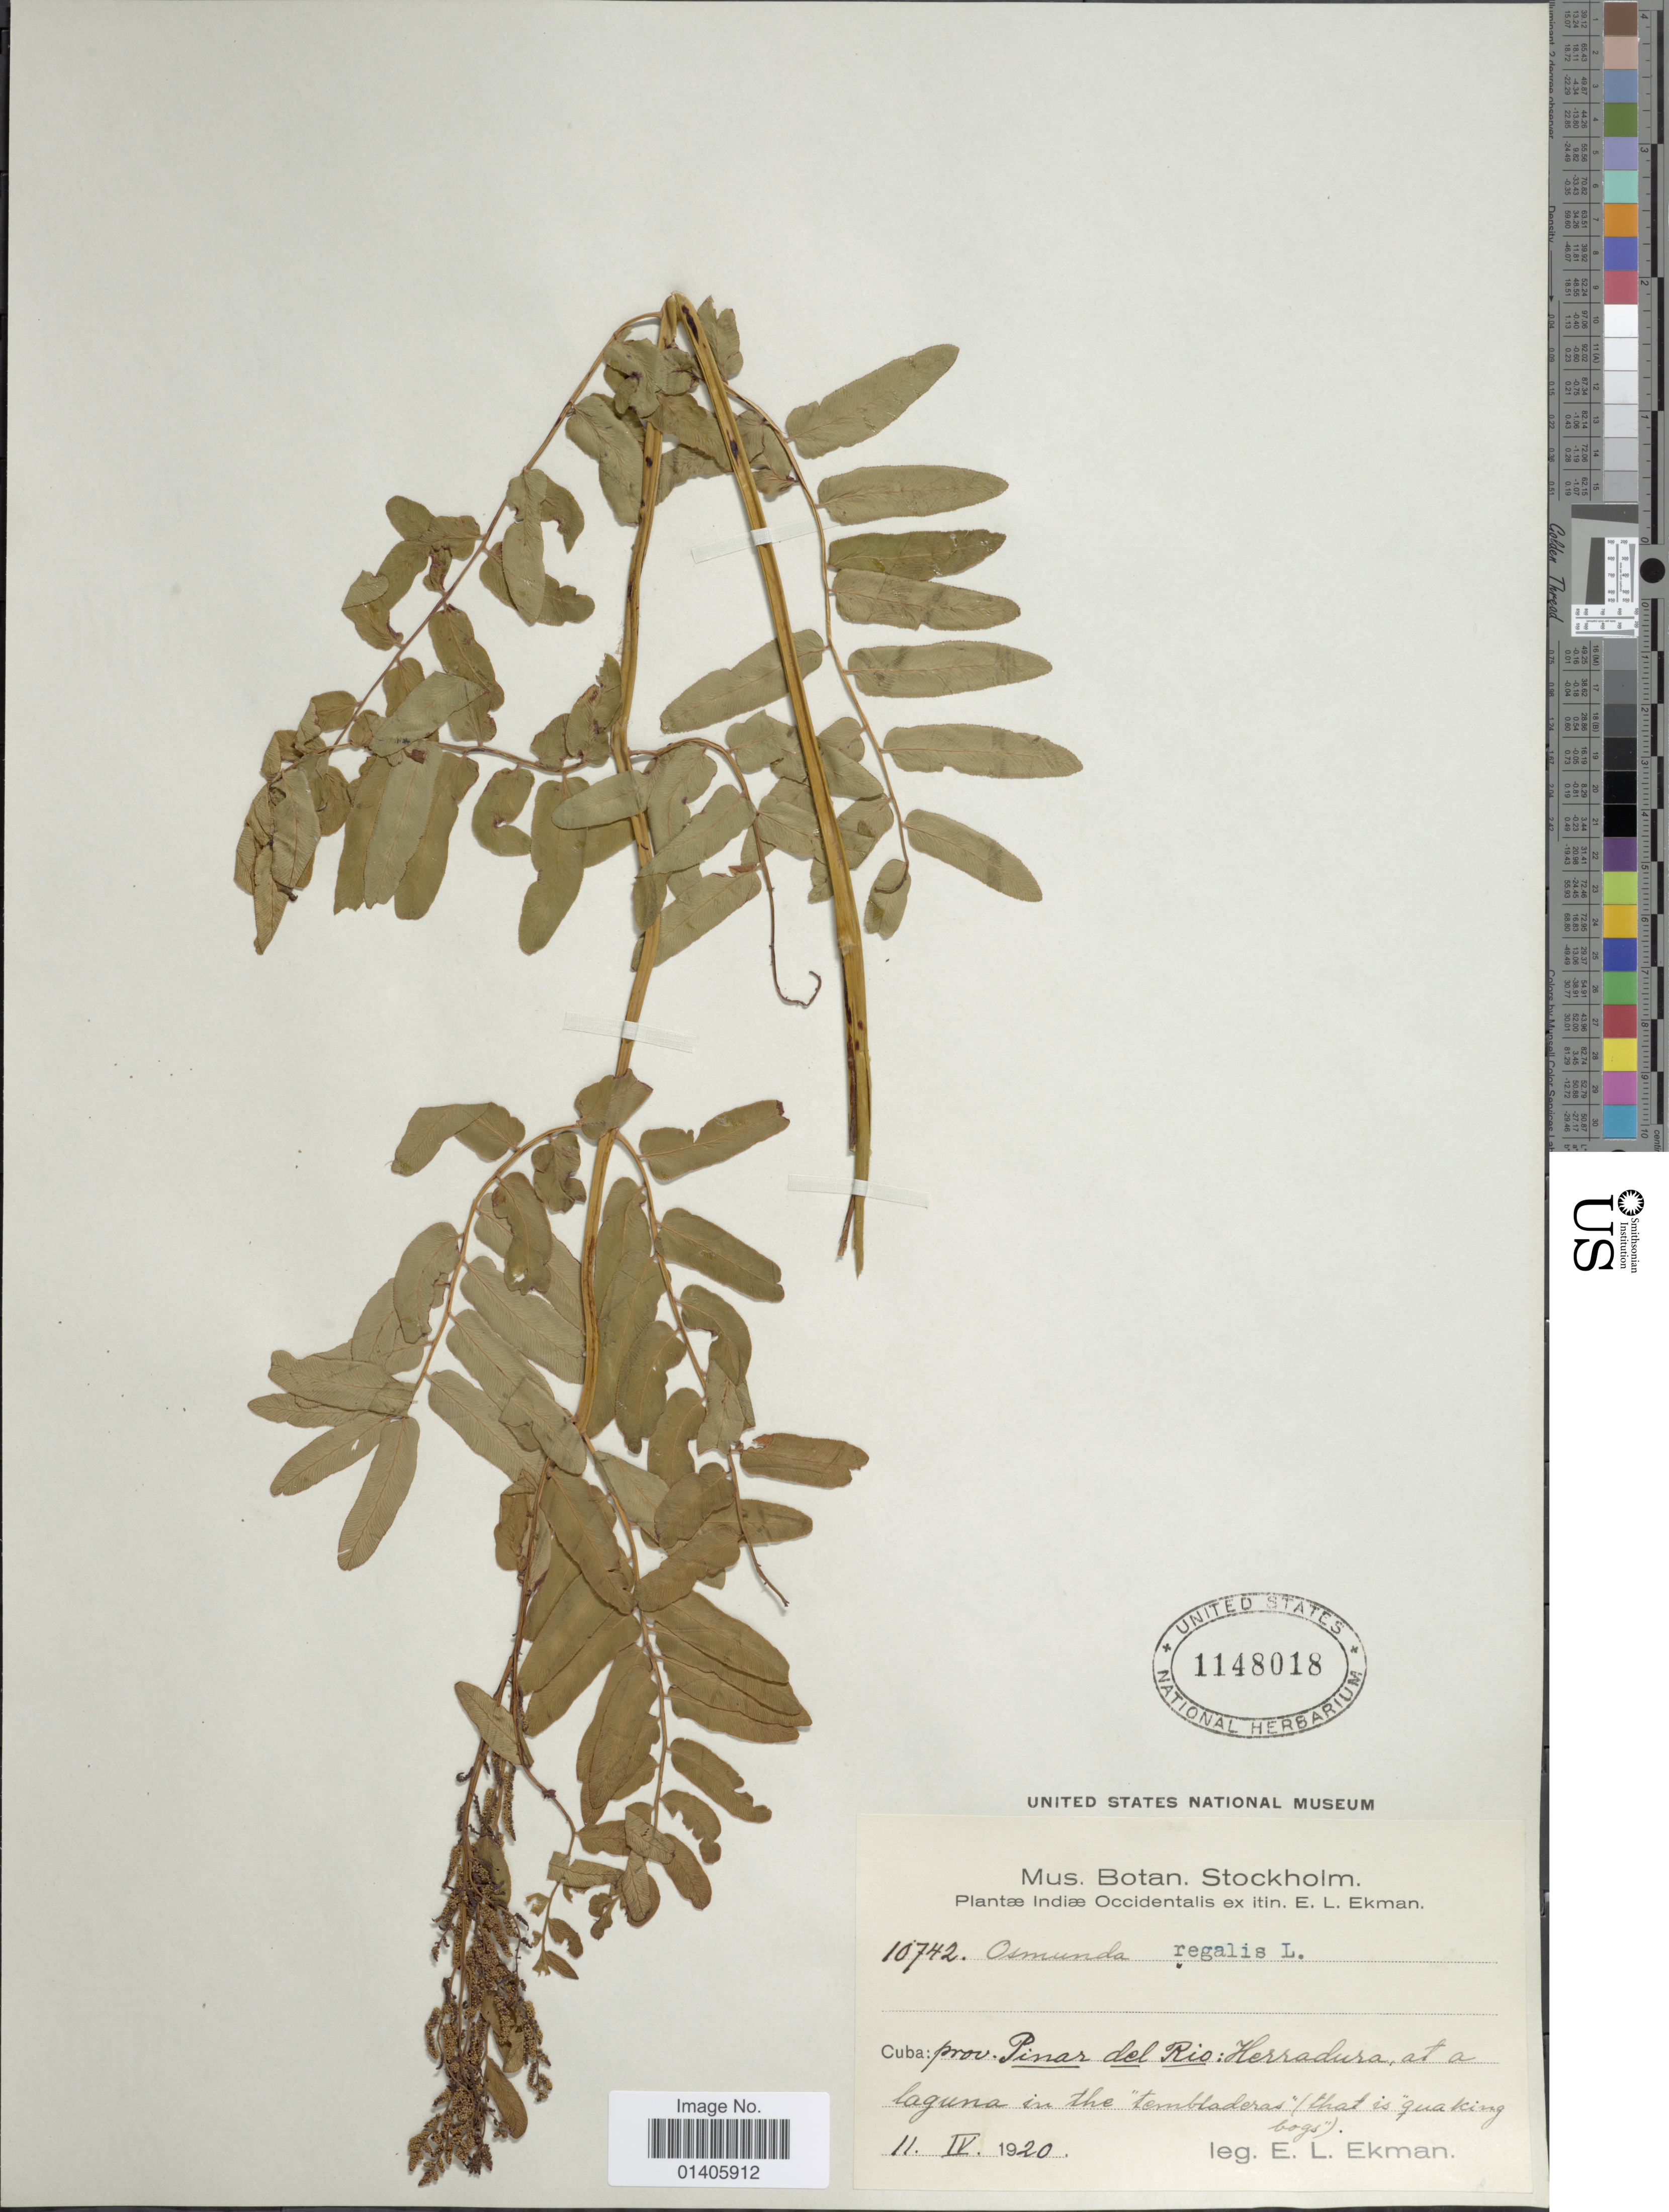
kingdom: Plantae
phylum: Tracheophyta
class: Polypodiopsida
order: Osmundales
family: Osmundaceae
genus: Osmunda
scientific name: Osmunda regalis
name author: L.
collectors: E. L. Ekman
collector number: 10742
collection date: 1920-04-11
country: Cuba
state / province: Pinar del Río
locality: Herradura at a laguna in the 'tembladeras' (that is qua king bogs')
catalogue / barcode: US 1148018